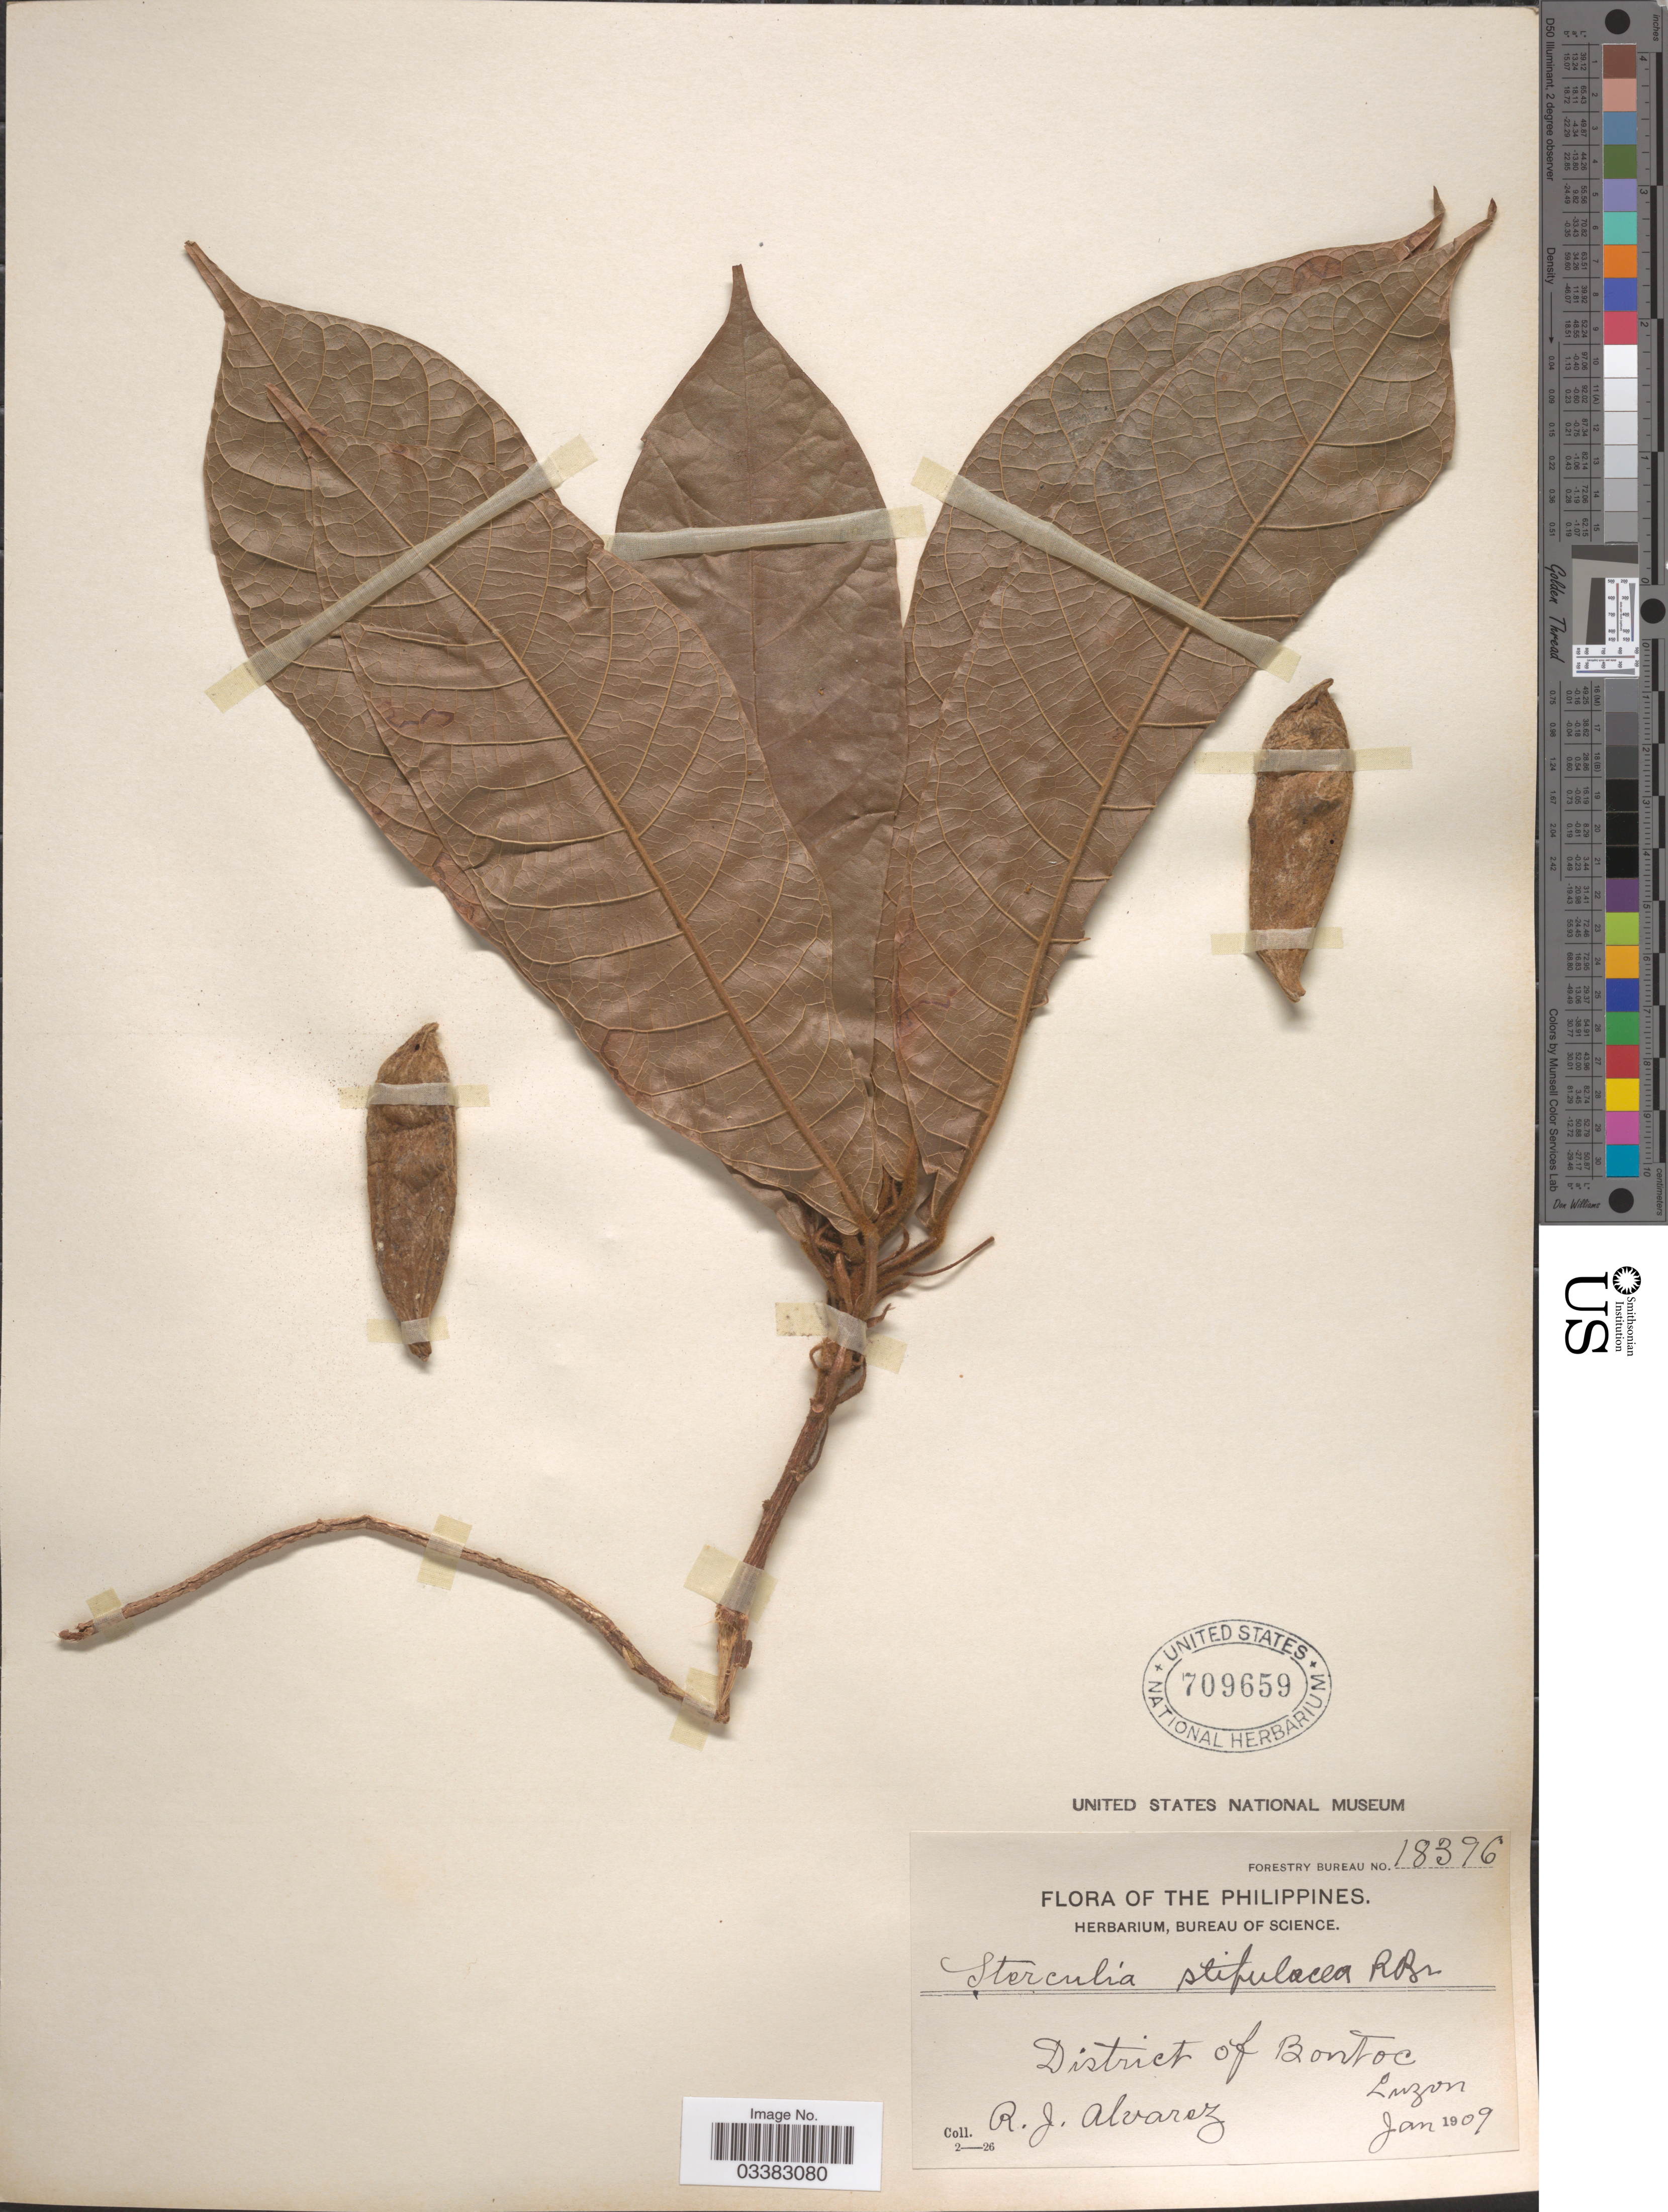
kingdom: Plantae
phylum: Tracheophyta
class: Magnoliopsida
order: Malvales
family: Malvaceae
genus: Sterculia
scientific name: Sterculia stipularis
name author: R. Br.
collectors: R. Alvarez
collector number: Forestry Bureau 18396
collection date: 1909-01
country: Philippines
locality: District of Bontoc, Luzon.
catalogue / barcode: US 709659